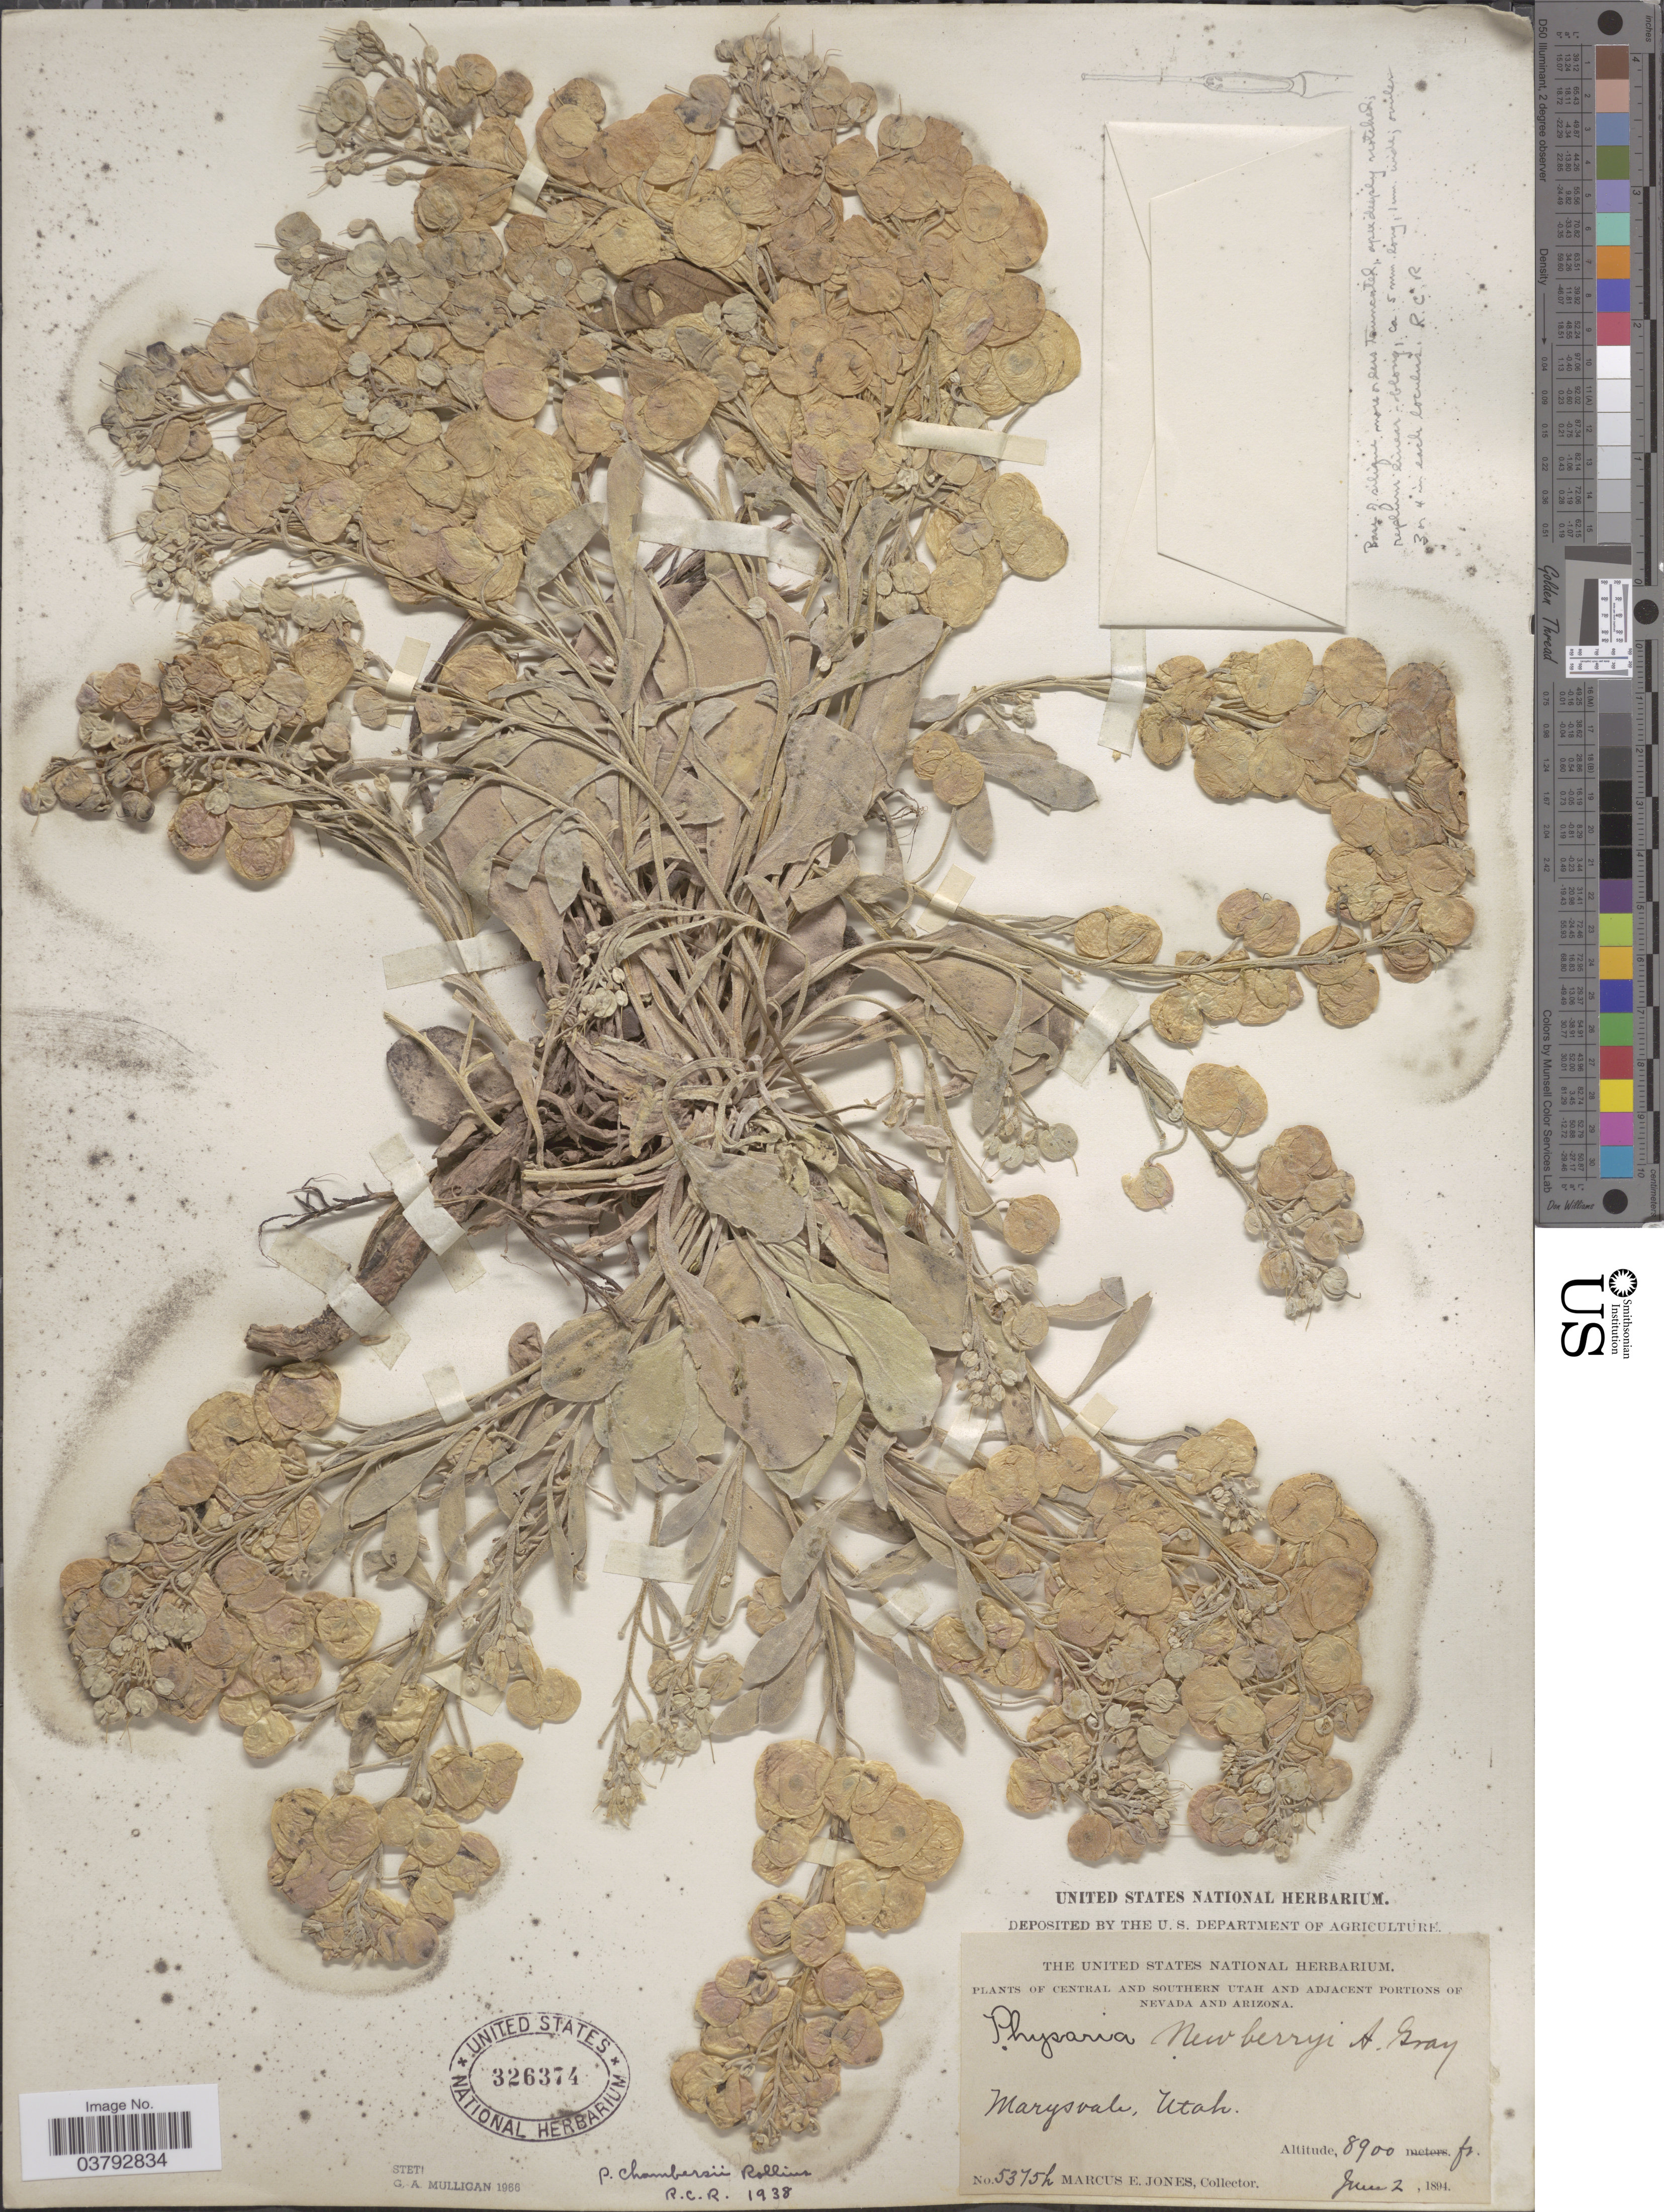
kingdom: Plantae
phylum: Tracheophyta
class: Magnoliopsida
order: Brassicales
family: Brassicaceae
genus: Physaria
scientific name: Physaria chambersii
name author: Rollins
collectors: M. E. Jones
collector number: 5375h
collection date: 1894-06-02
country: United States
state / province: Utah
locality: Central and Southern Utah. Marysvale.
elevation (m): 2713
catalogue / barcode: US 326374